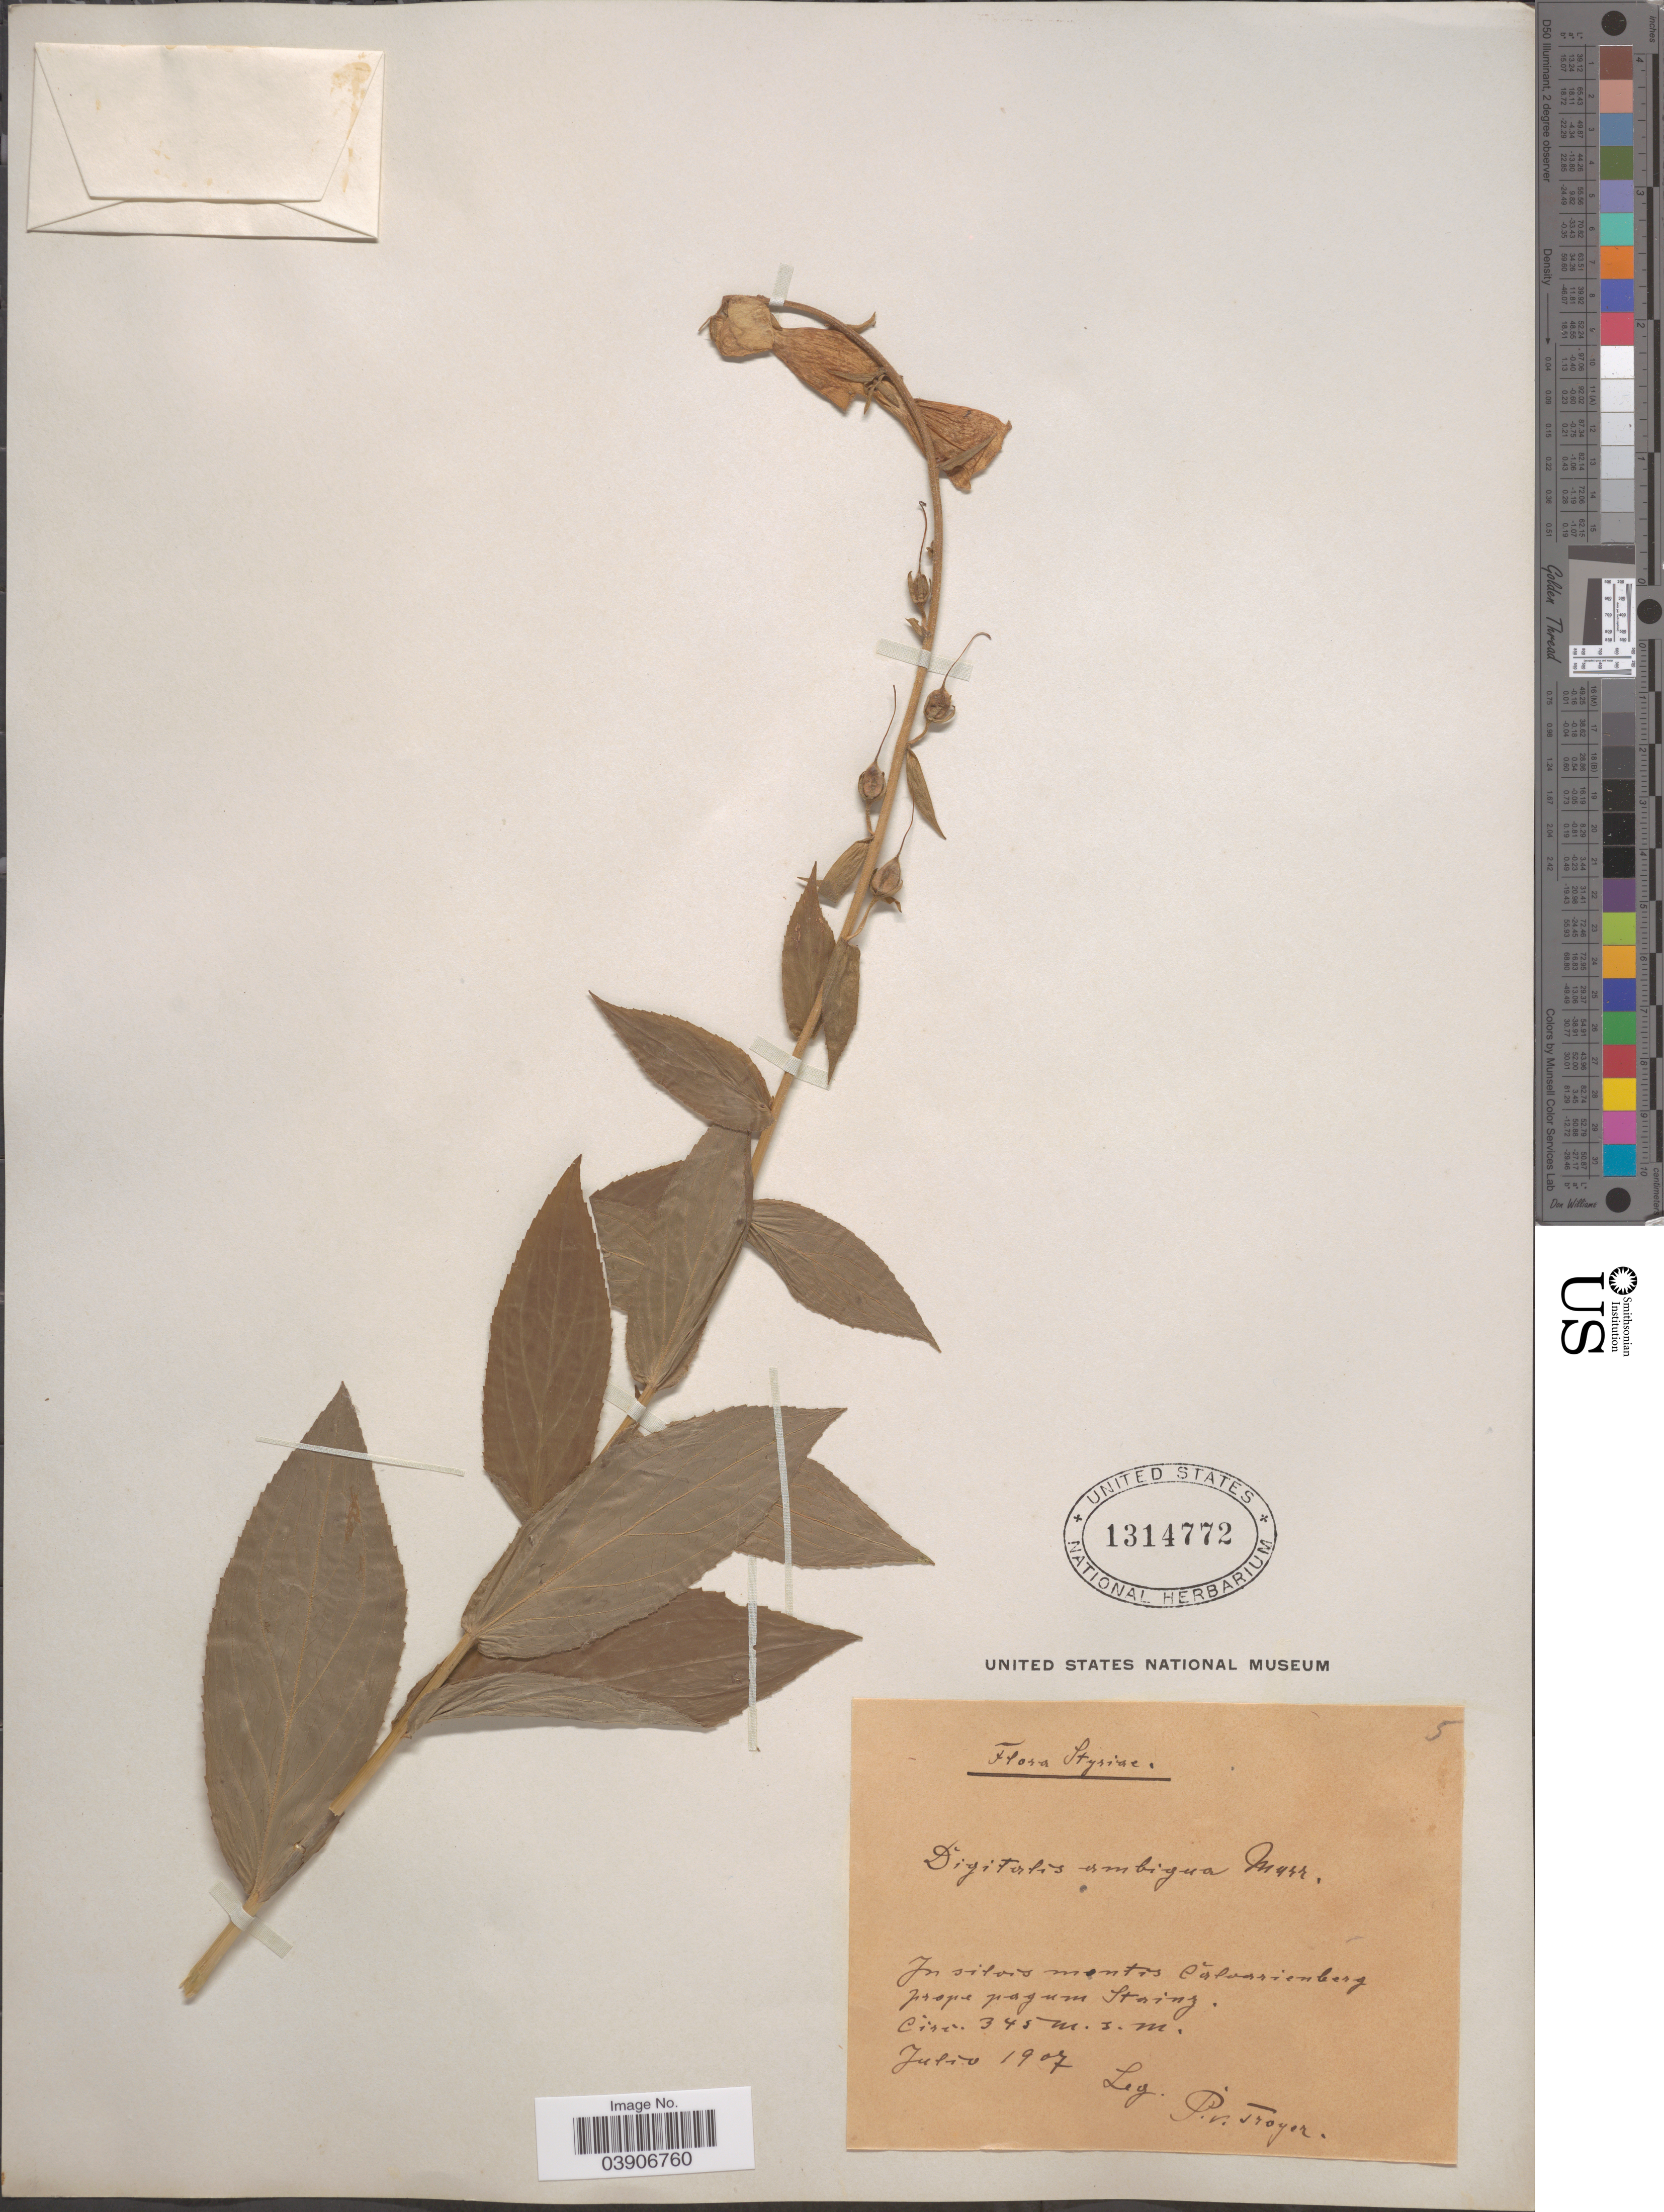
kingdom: Plantae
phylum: Tracheophyta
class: Magnoliopsida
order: Lamiales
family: Plantaginaceae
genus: Digitalis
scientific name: Digitalis ambigua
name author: Murray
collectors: P. V. Troyer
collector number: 5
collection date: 1907-07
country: Germany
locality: Stysiae. In silvis montis Calvarienberg prope pagum Storing [interpreted].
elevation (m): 345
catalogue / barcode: US 1314772